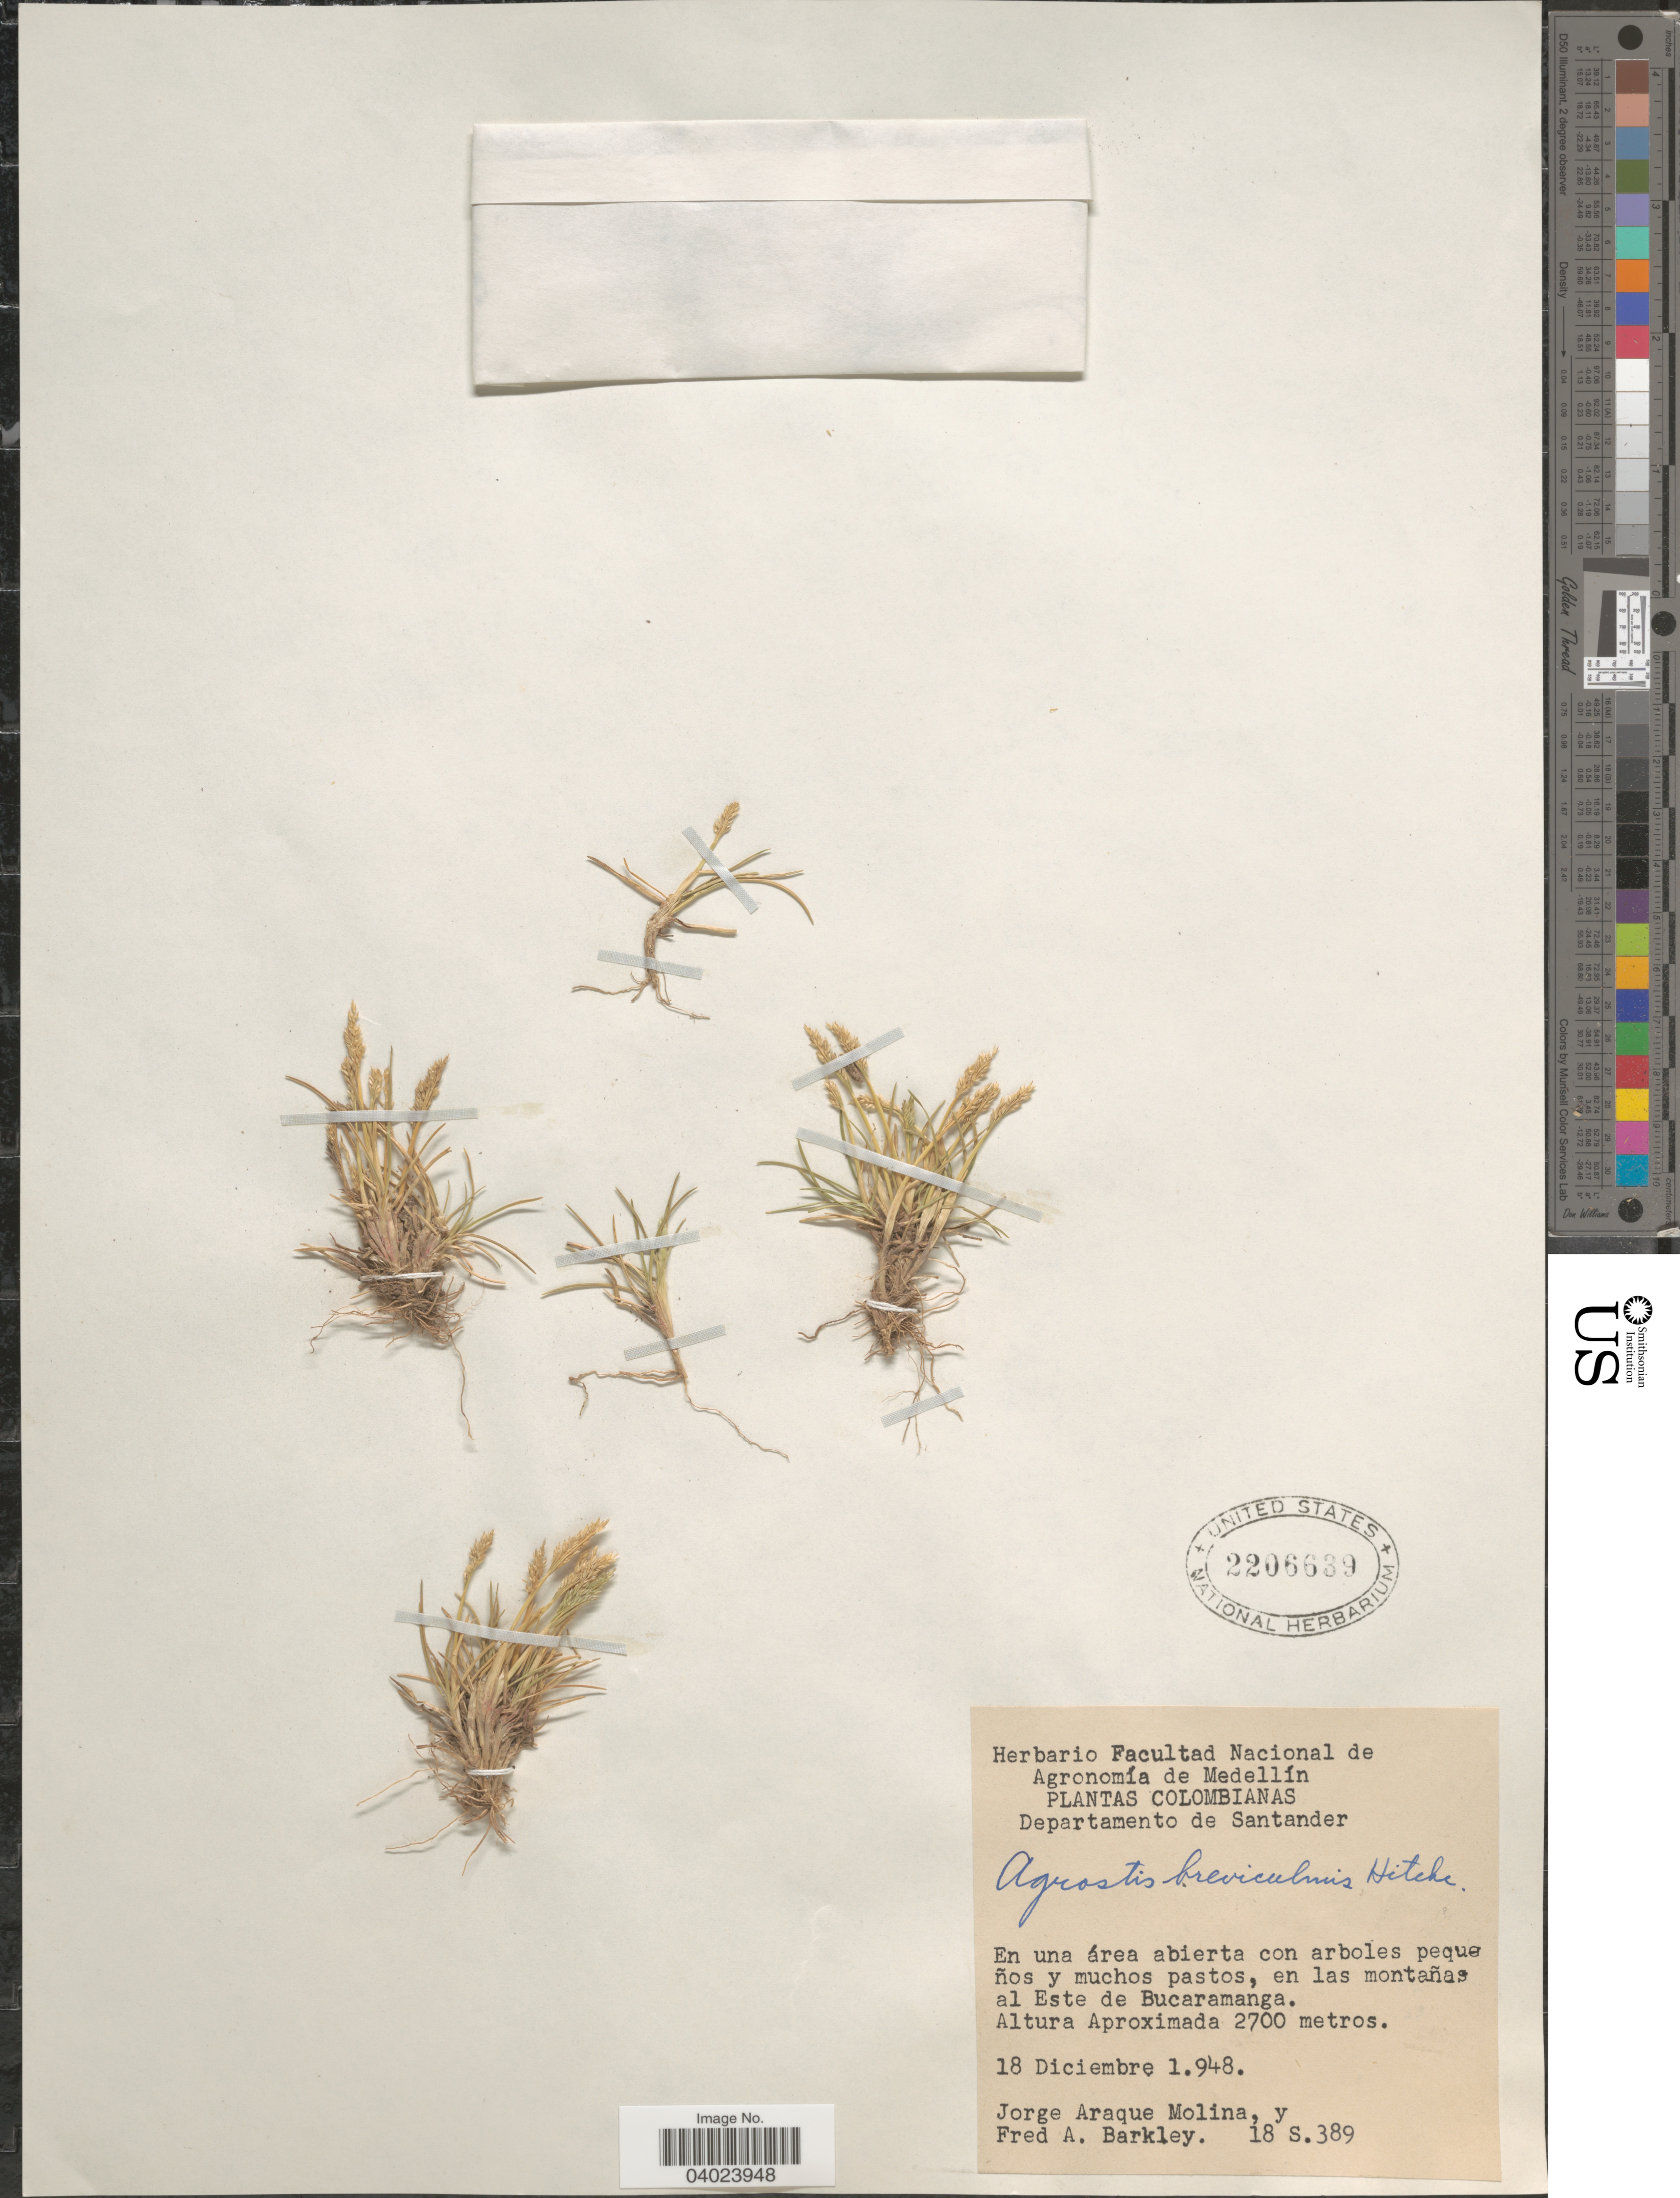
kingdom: Plantae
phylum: Tracheophyta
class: Liliopsida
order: Poales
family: Poaceae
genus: Agrostis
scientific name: Agrostis breviculmis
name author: Hitchc.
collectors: J. Araque Molina & F. A. Barkley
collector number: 18S389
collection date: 1948-12-18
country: Colombia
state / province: Santander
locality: Departamento de Santander. En las montañas al Este de Bucaramanga.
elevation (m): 2700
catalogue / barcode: US 2206639